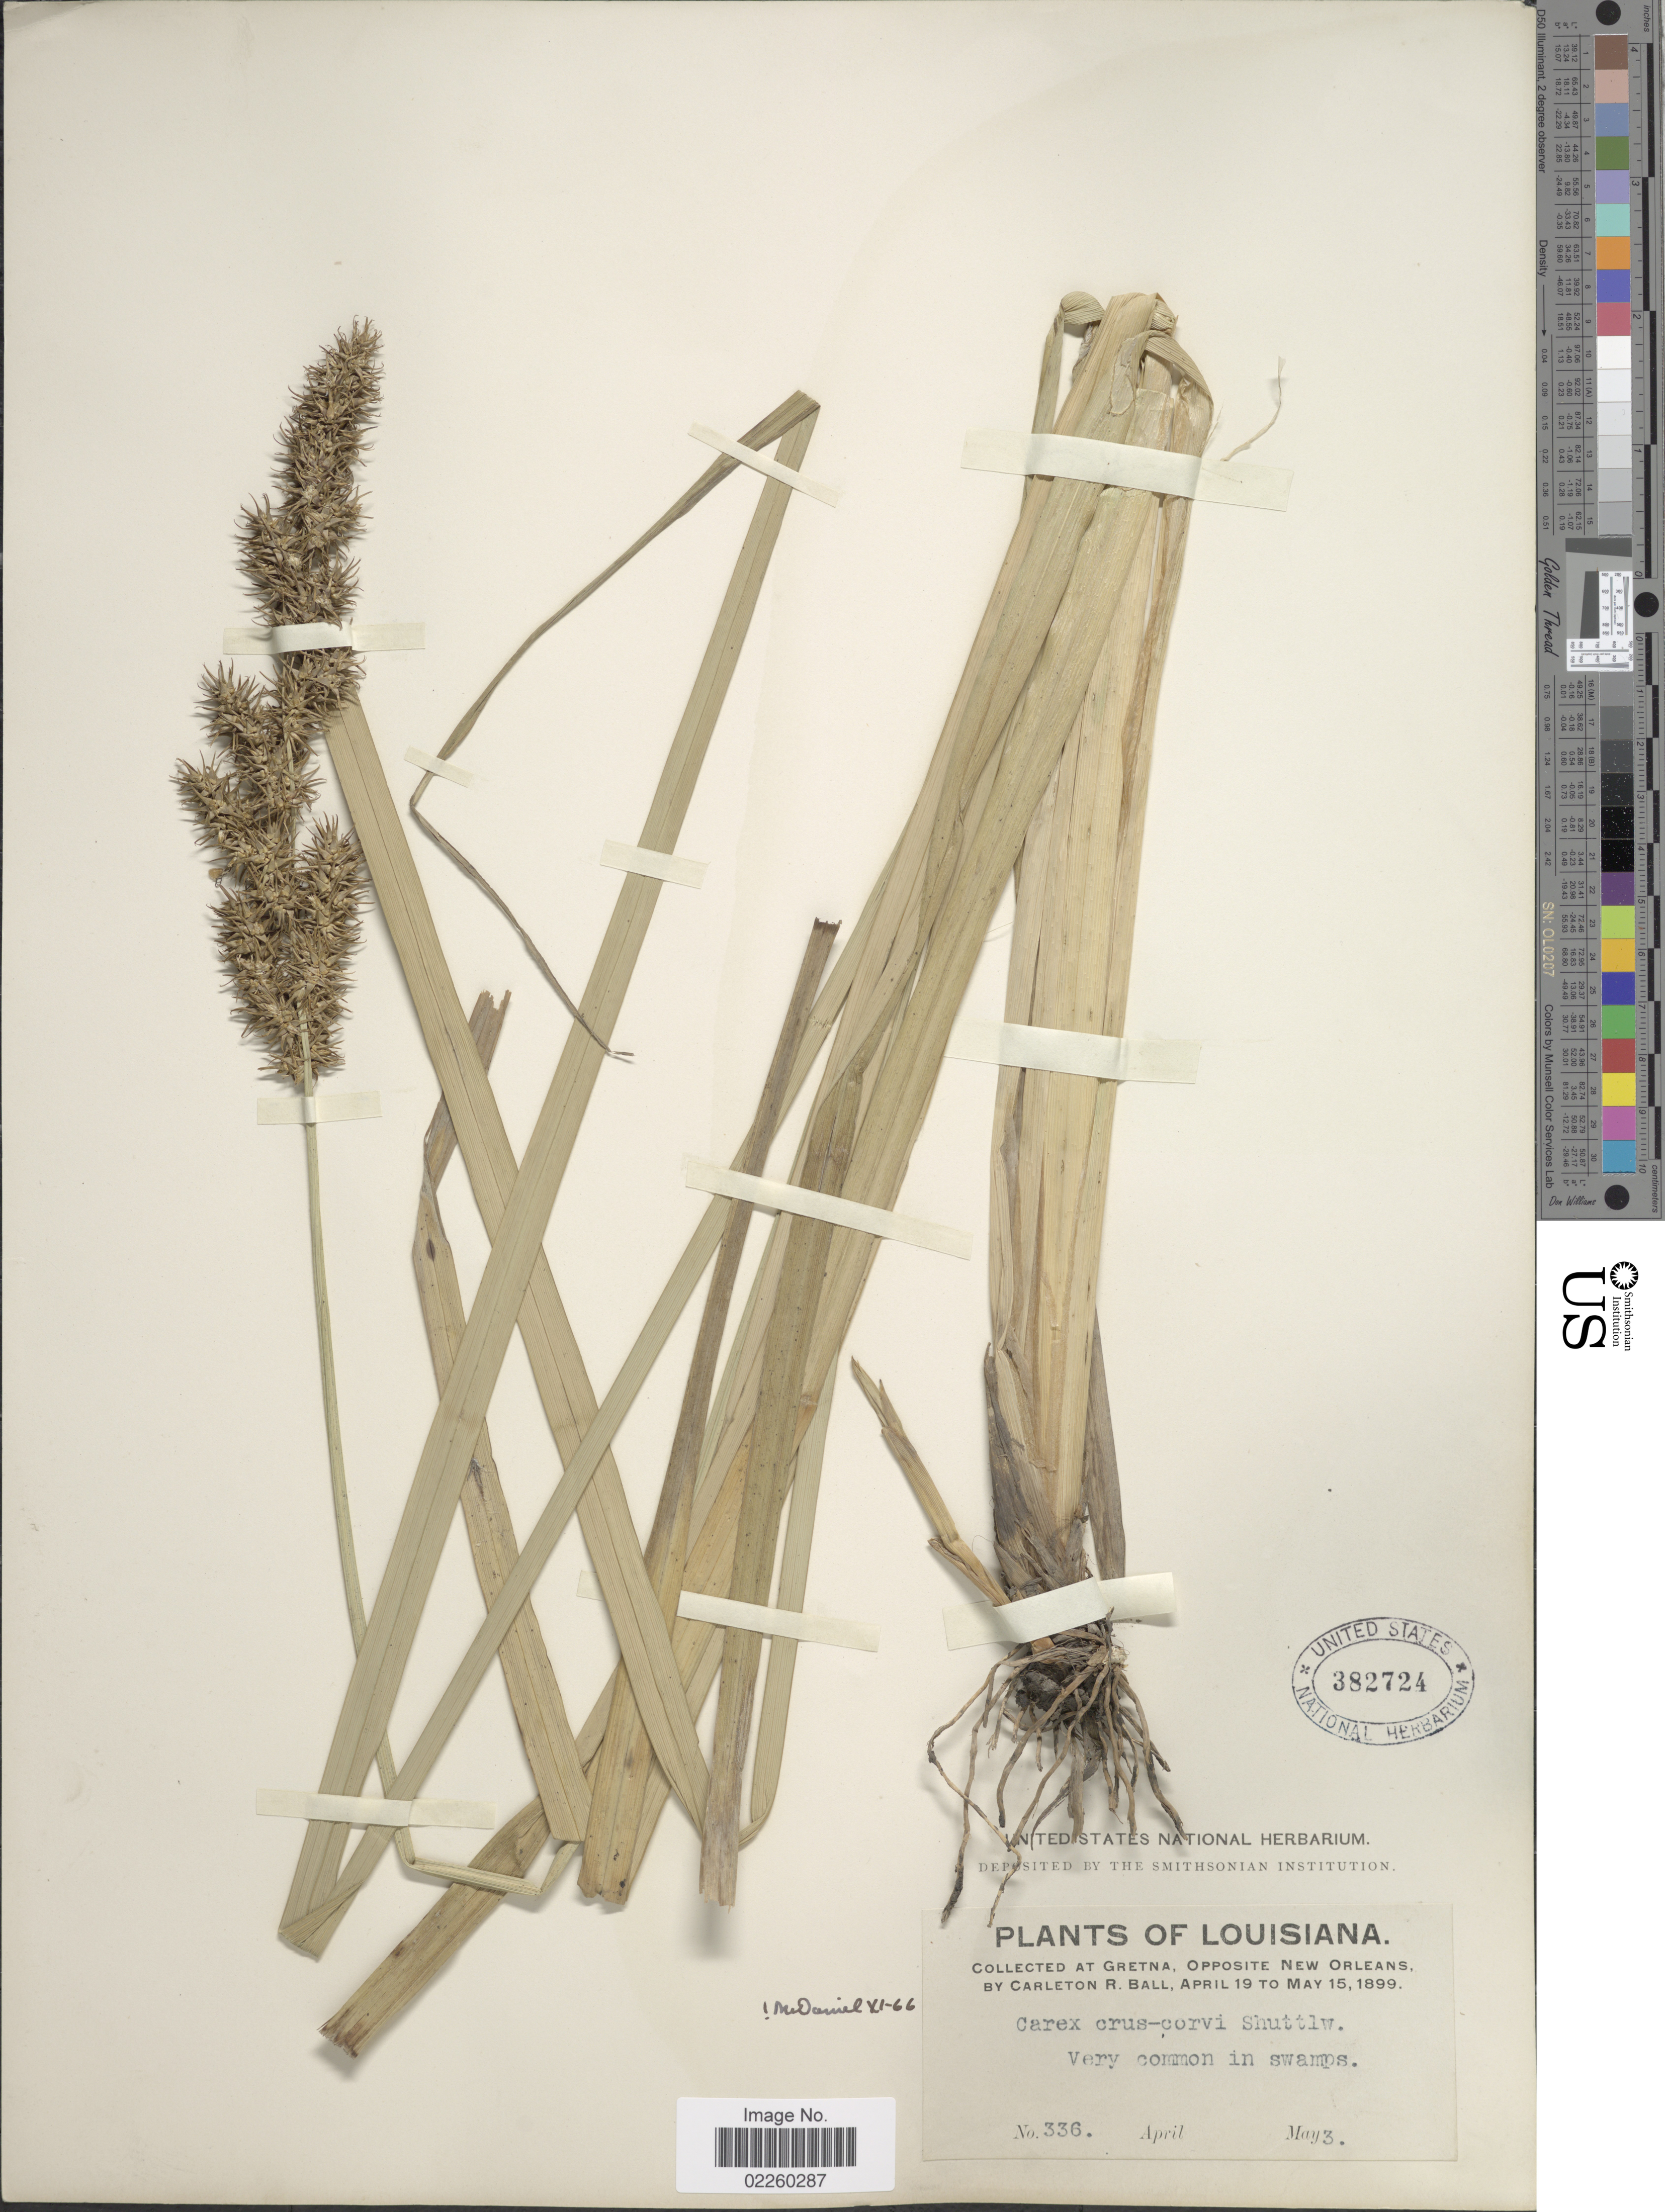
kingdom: Plantae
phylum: Tracheophyta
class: Liliopsida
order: Poales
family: Cyperaceae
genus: Carex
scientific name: Carex crus-corvi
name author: Shuttlew. ex Kunze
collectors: C. R. Ball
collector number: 336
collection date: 1899-05-03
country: United States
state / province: Louisiana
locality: Gretna, Opposite New Orleans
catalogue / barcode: US 382724